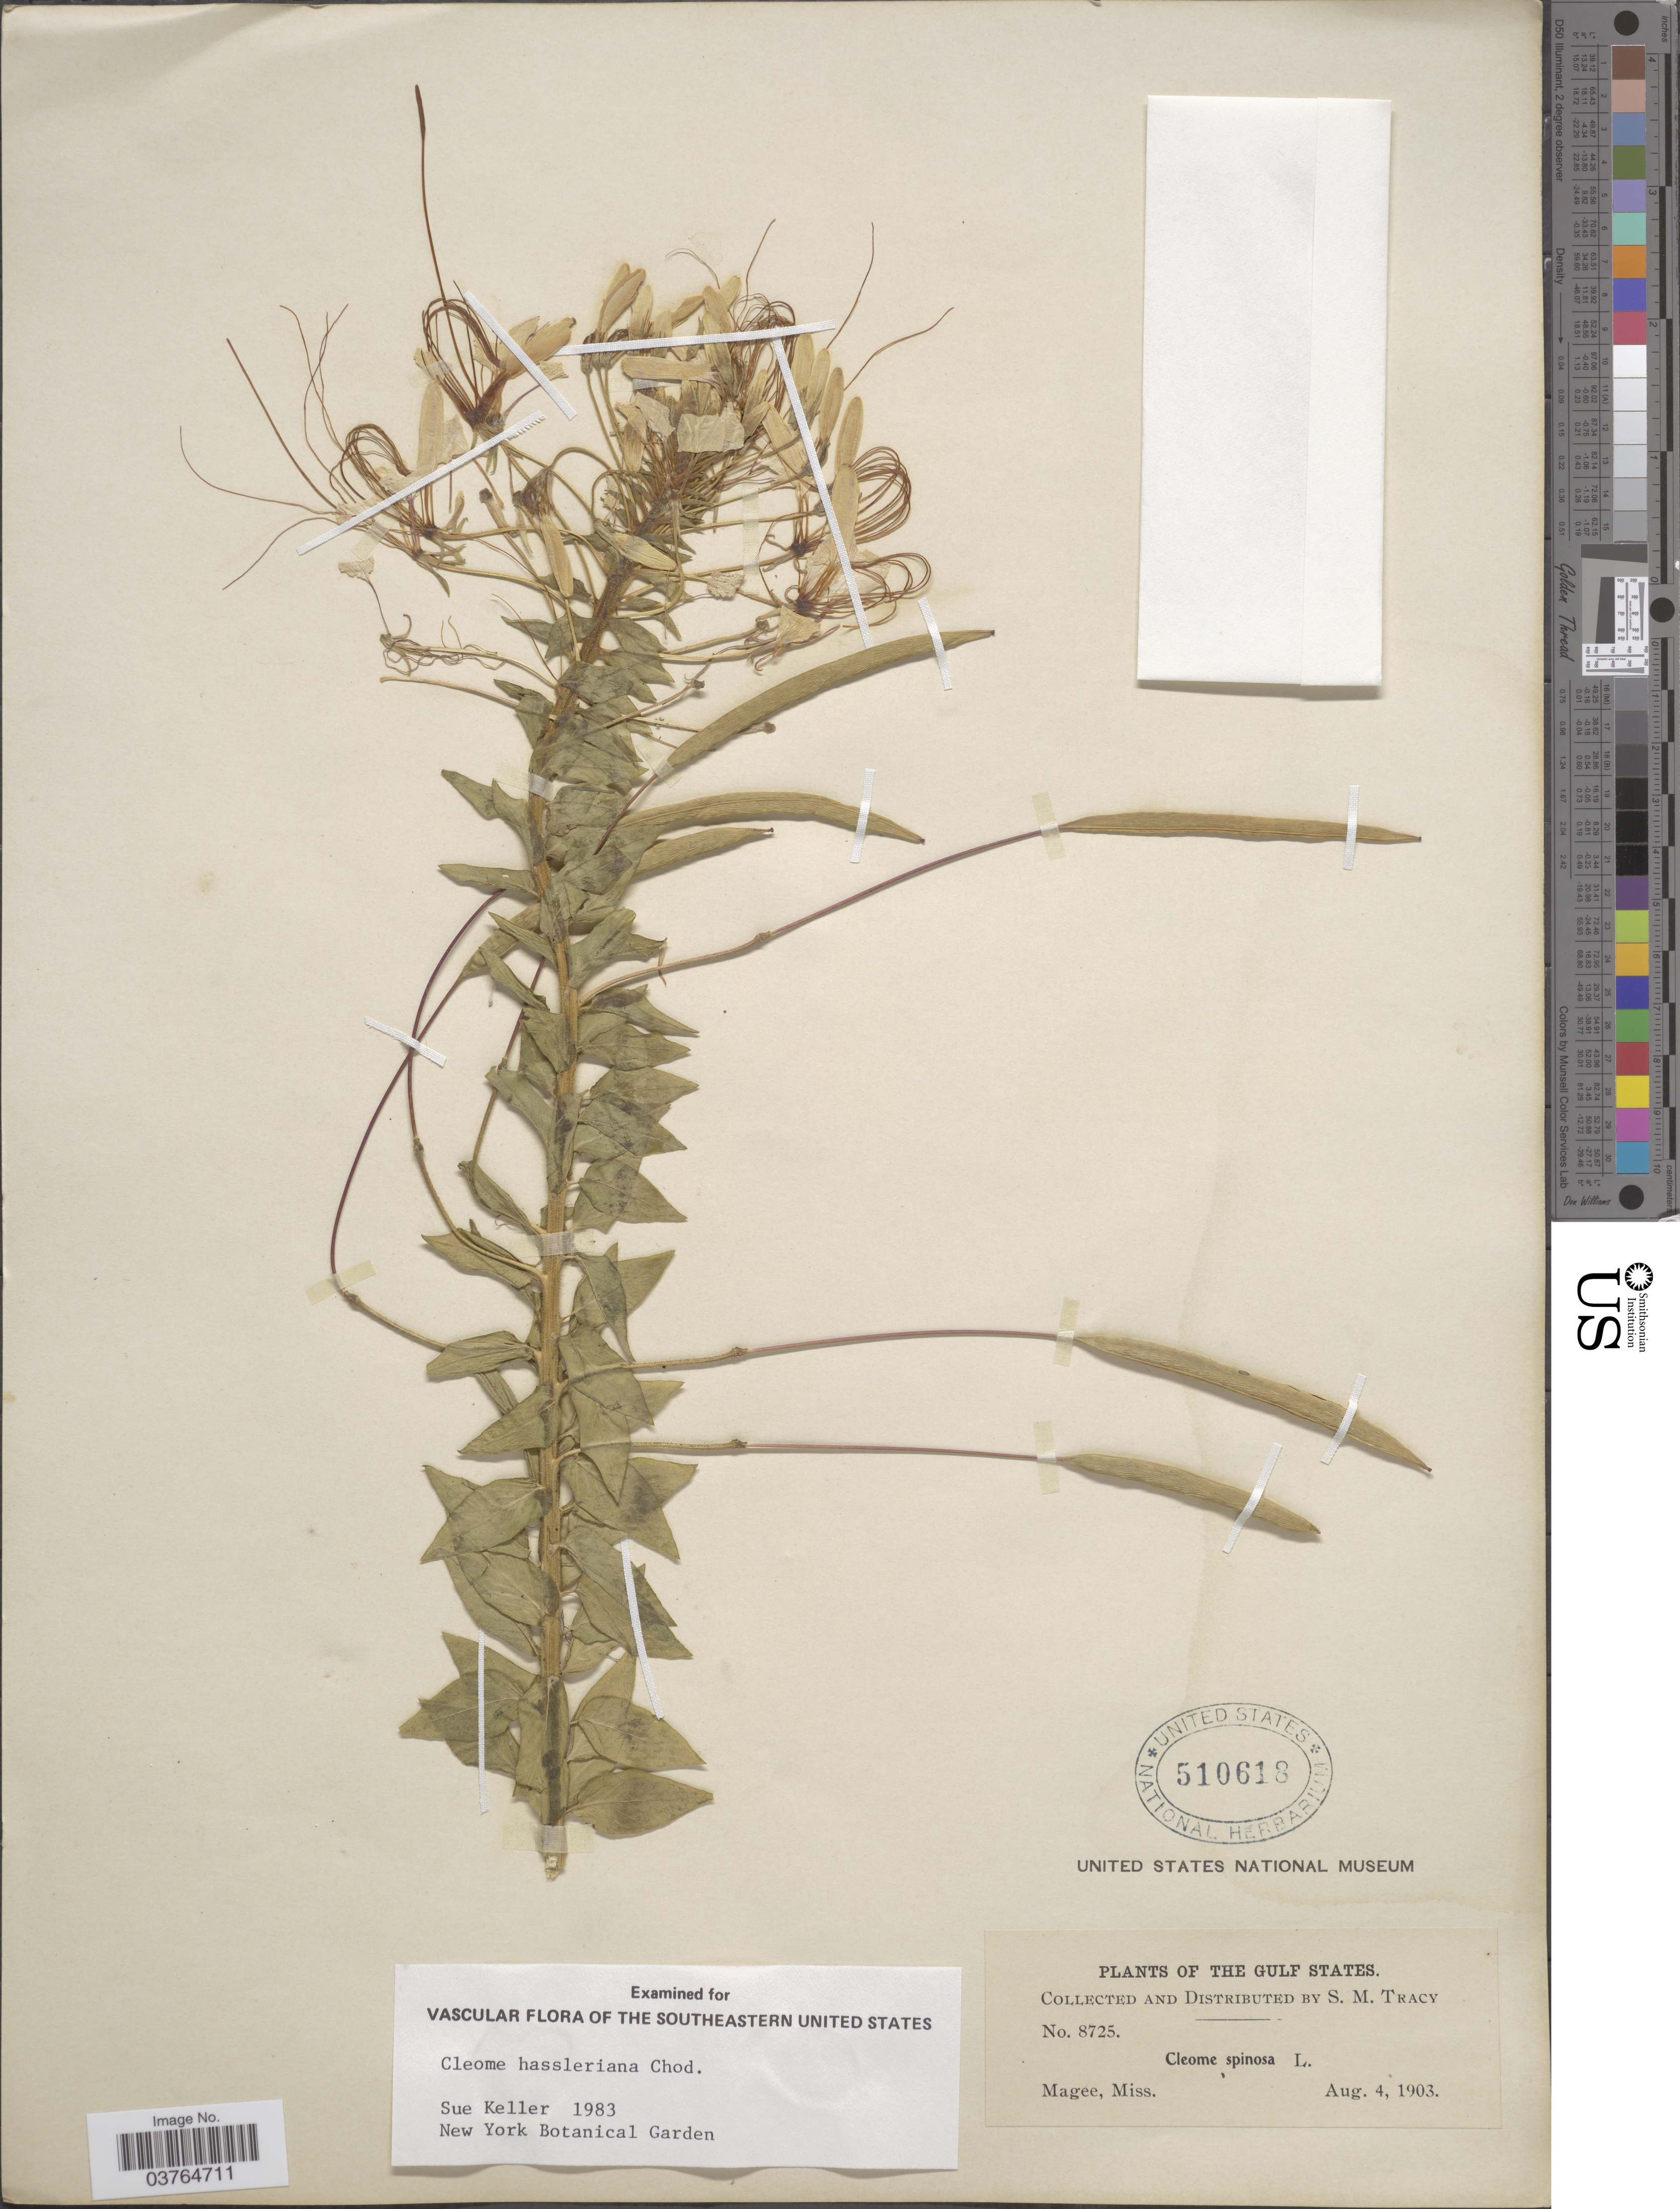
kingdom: Plantae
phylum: Tracheophyta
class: Magnoliopsida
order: Brassicales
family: Cleomaceae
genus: Tarenaya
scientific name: Tarenaya houtteana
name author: (Schltdl.) Soares Neto & Roalson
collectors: S. M. Tracy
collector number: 8725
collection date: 1903-08-04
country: United States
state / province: Mississippi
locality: The Gulf States. Magee.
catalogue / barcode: US 510618